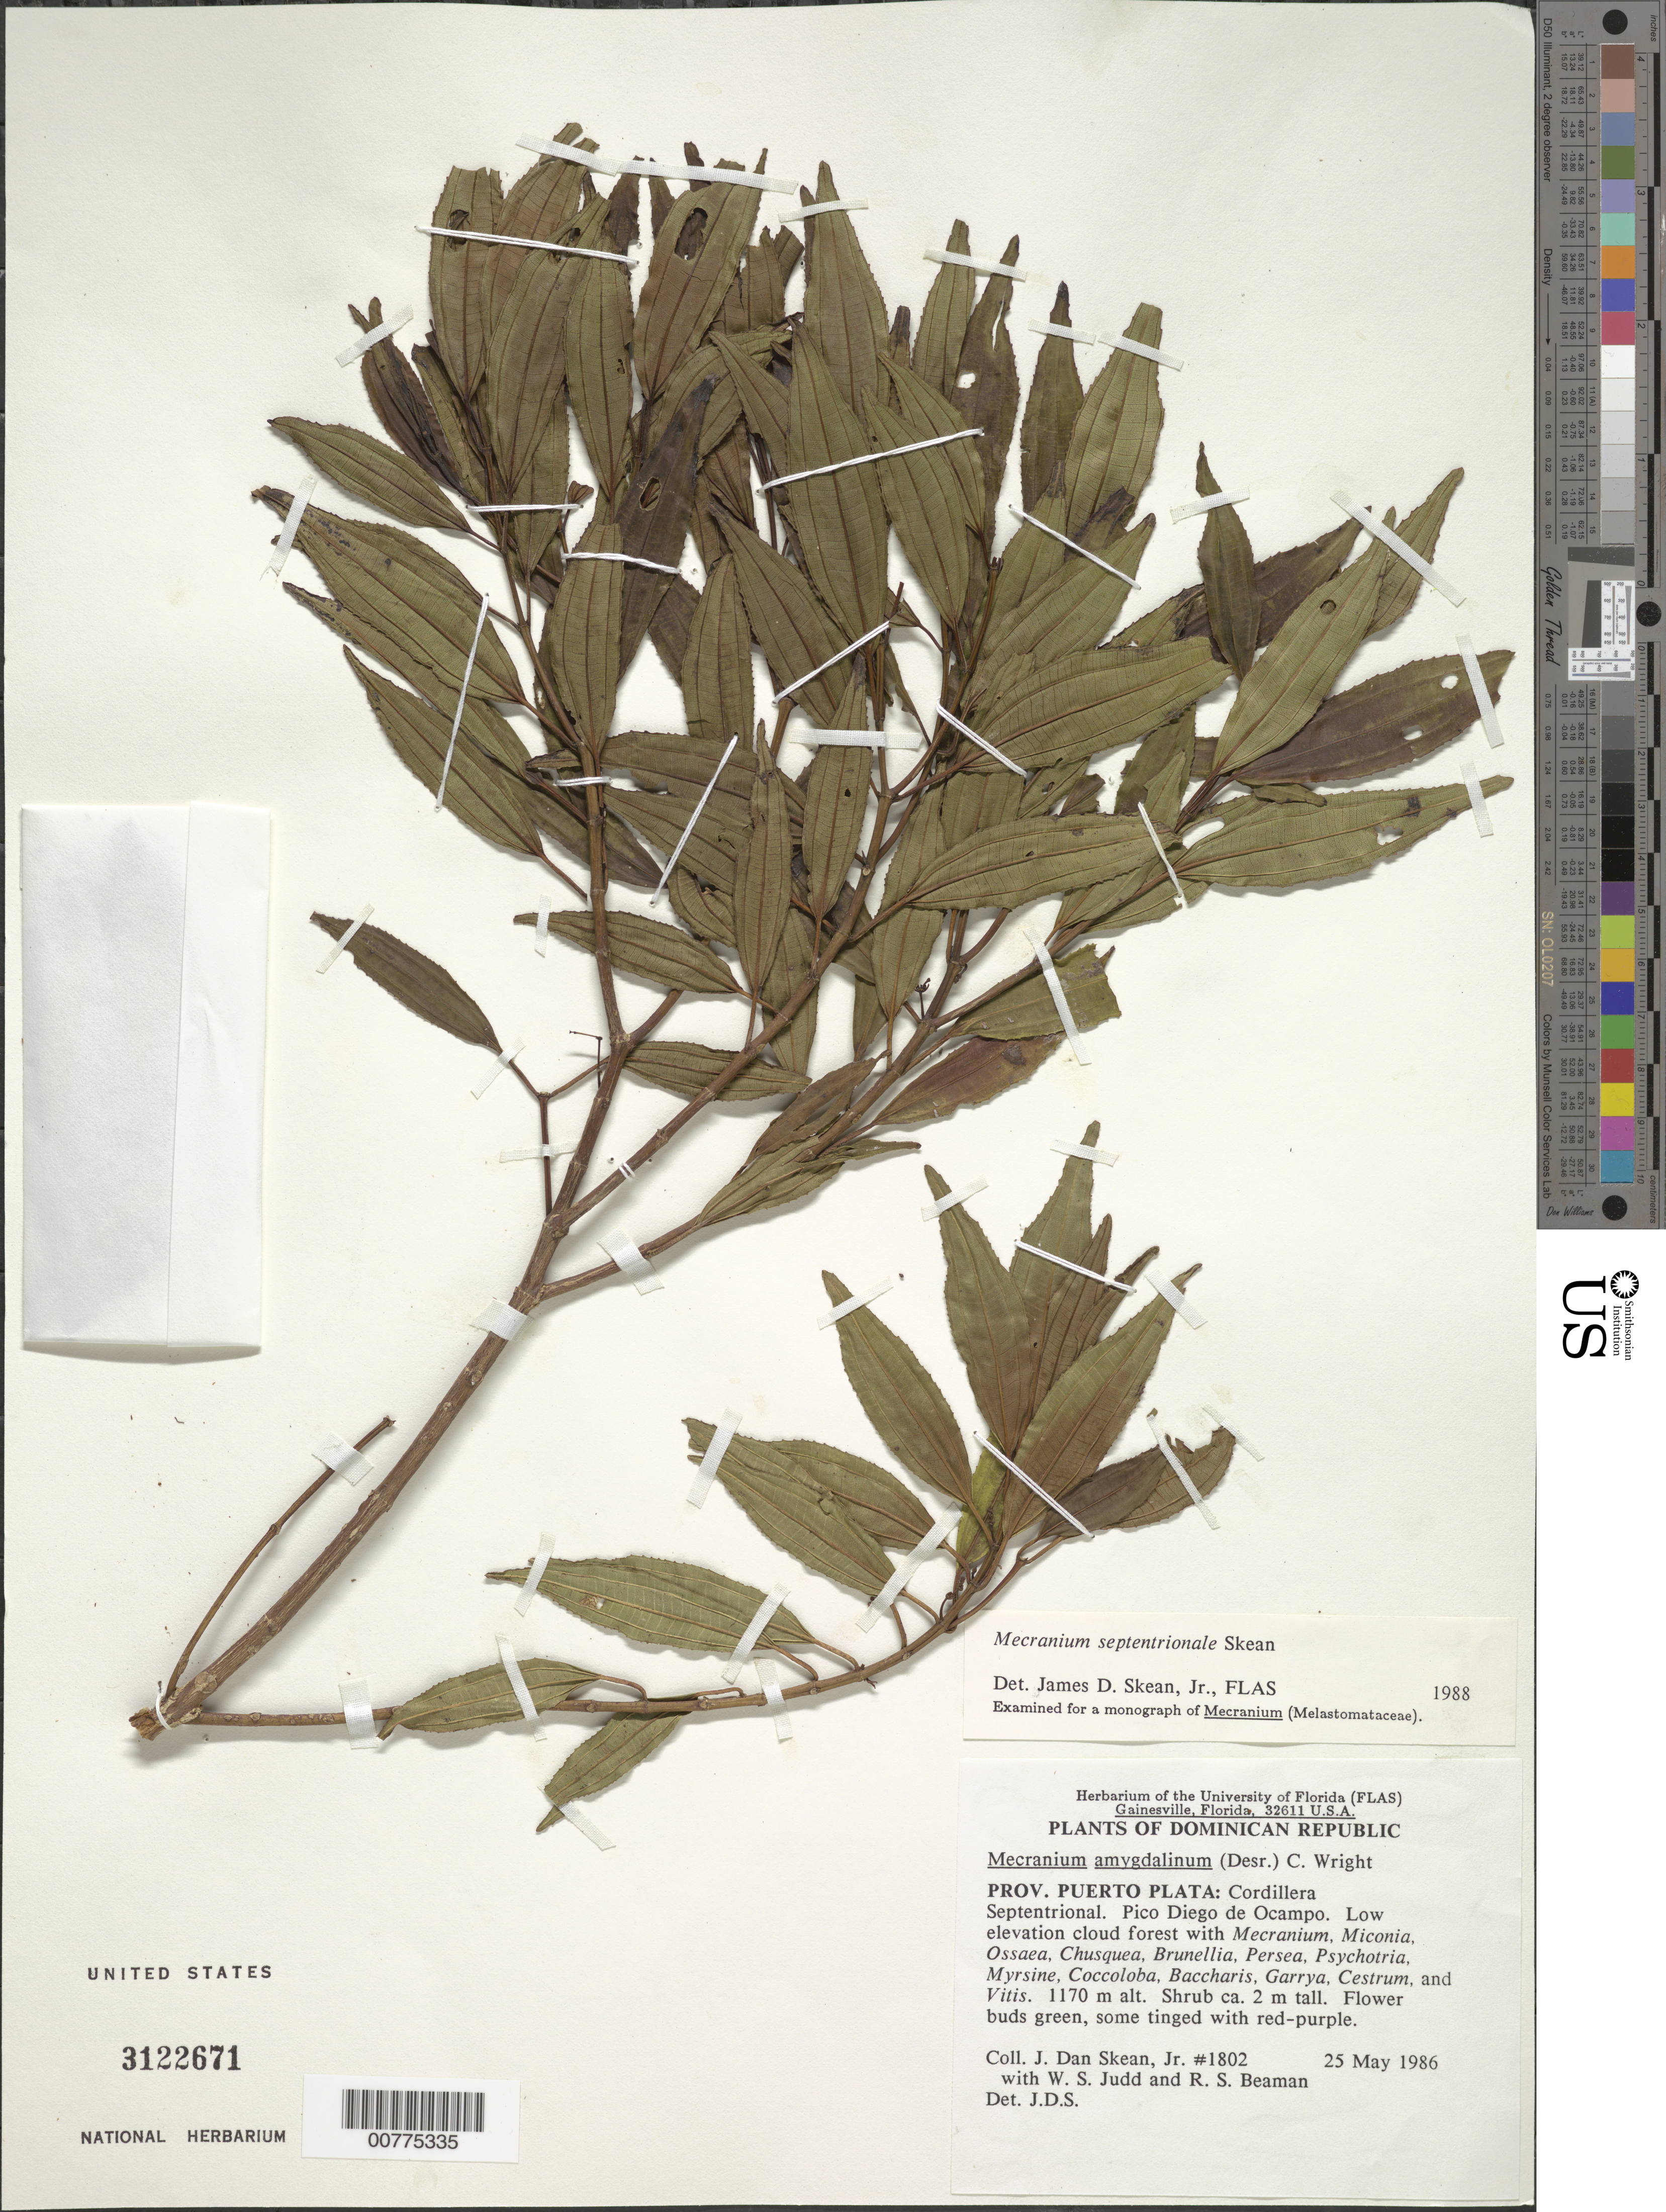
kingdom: Plantae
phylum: Tracheophyta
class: Magnoliopsida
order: Myrtales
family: Melastomataceae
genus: Mecranium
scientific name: Mecranium septentrionale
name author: Skean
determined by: Skean, J. D., Jr.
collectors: J. D. Skean, W. S. Judd & R. S. Beaman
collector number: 1802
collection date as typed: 25 May 1986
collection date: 1986-05-25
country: Dominican Republic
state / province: Puerto Plata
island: Hispaniola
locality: Cordillera Septentrional, Pico Diego de Ocampo.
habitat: Low elevation cloud forest with Mecranium, Miconia, Ossaea, Chusquea, Brunellia, Persea, Psychotria, Myrsine, Coccoloba, etc.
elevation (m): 1170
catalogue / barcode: US 3122671